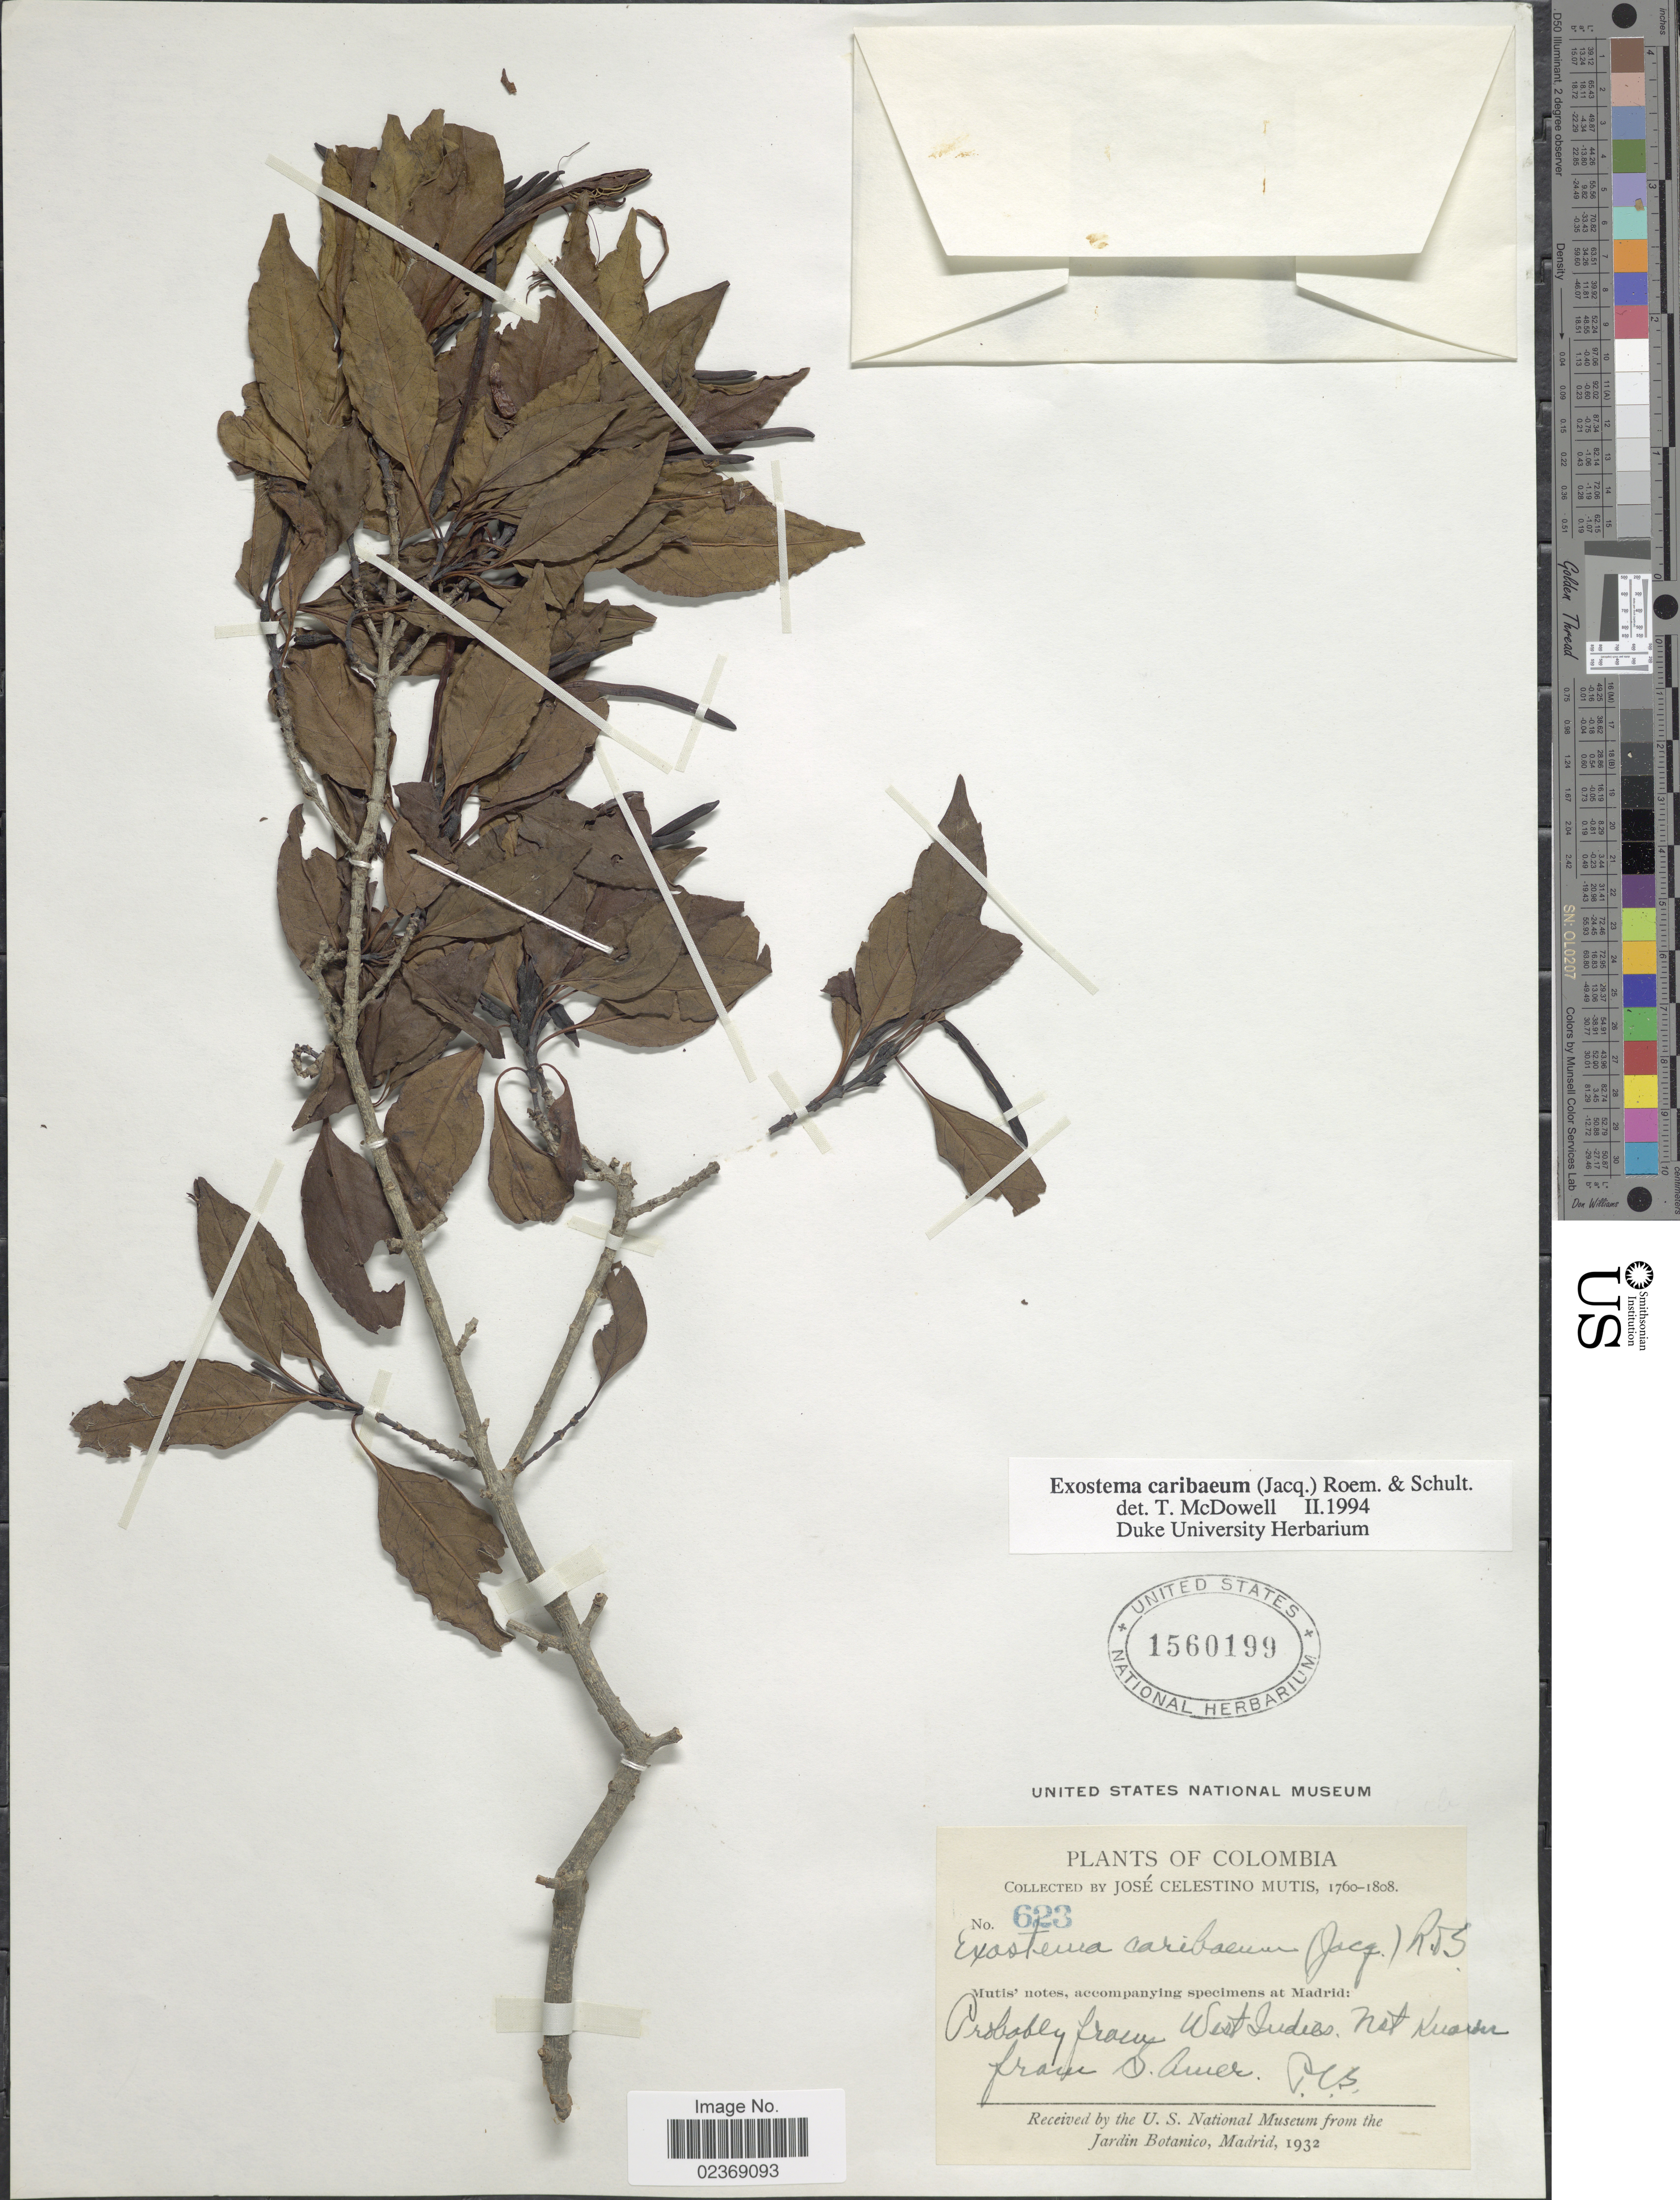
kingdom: Plantae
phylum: Tracheophyta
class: Magnoliopsida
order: Gentianales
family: Rubiaceae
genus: Exostema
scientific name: Exostema caribaeum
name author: (Jacq.) Roem. & Schult.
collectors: J. C. B. Mutis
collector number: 623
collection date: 1760/1808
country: Colombia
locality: Probably from West Indies. Not known from S. Amer.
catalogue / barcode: US 1560199